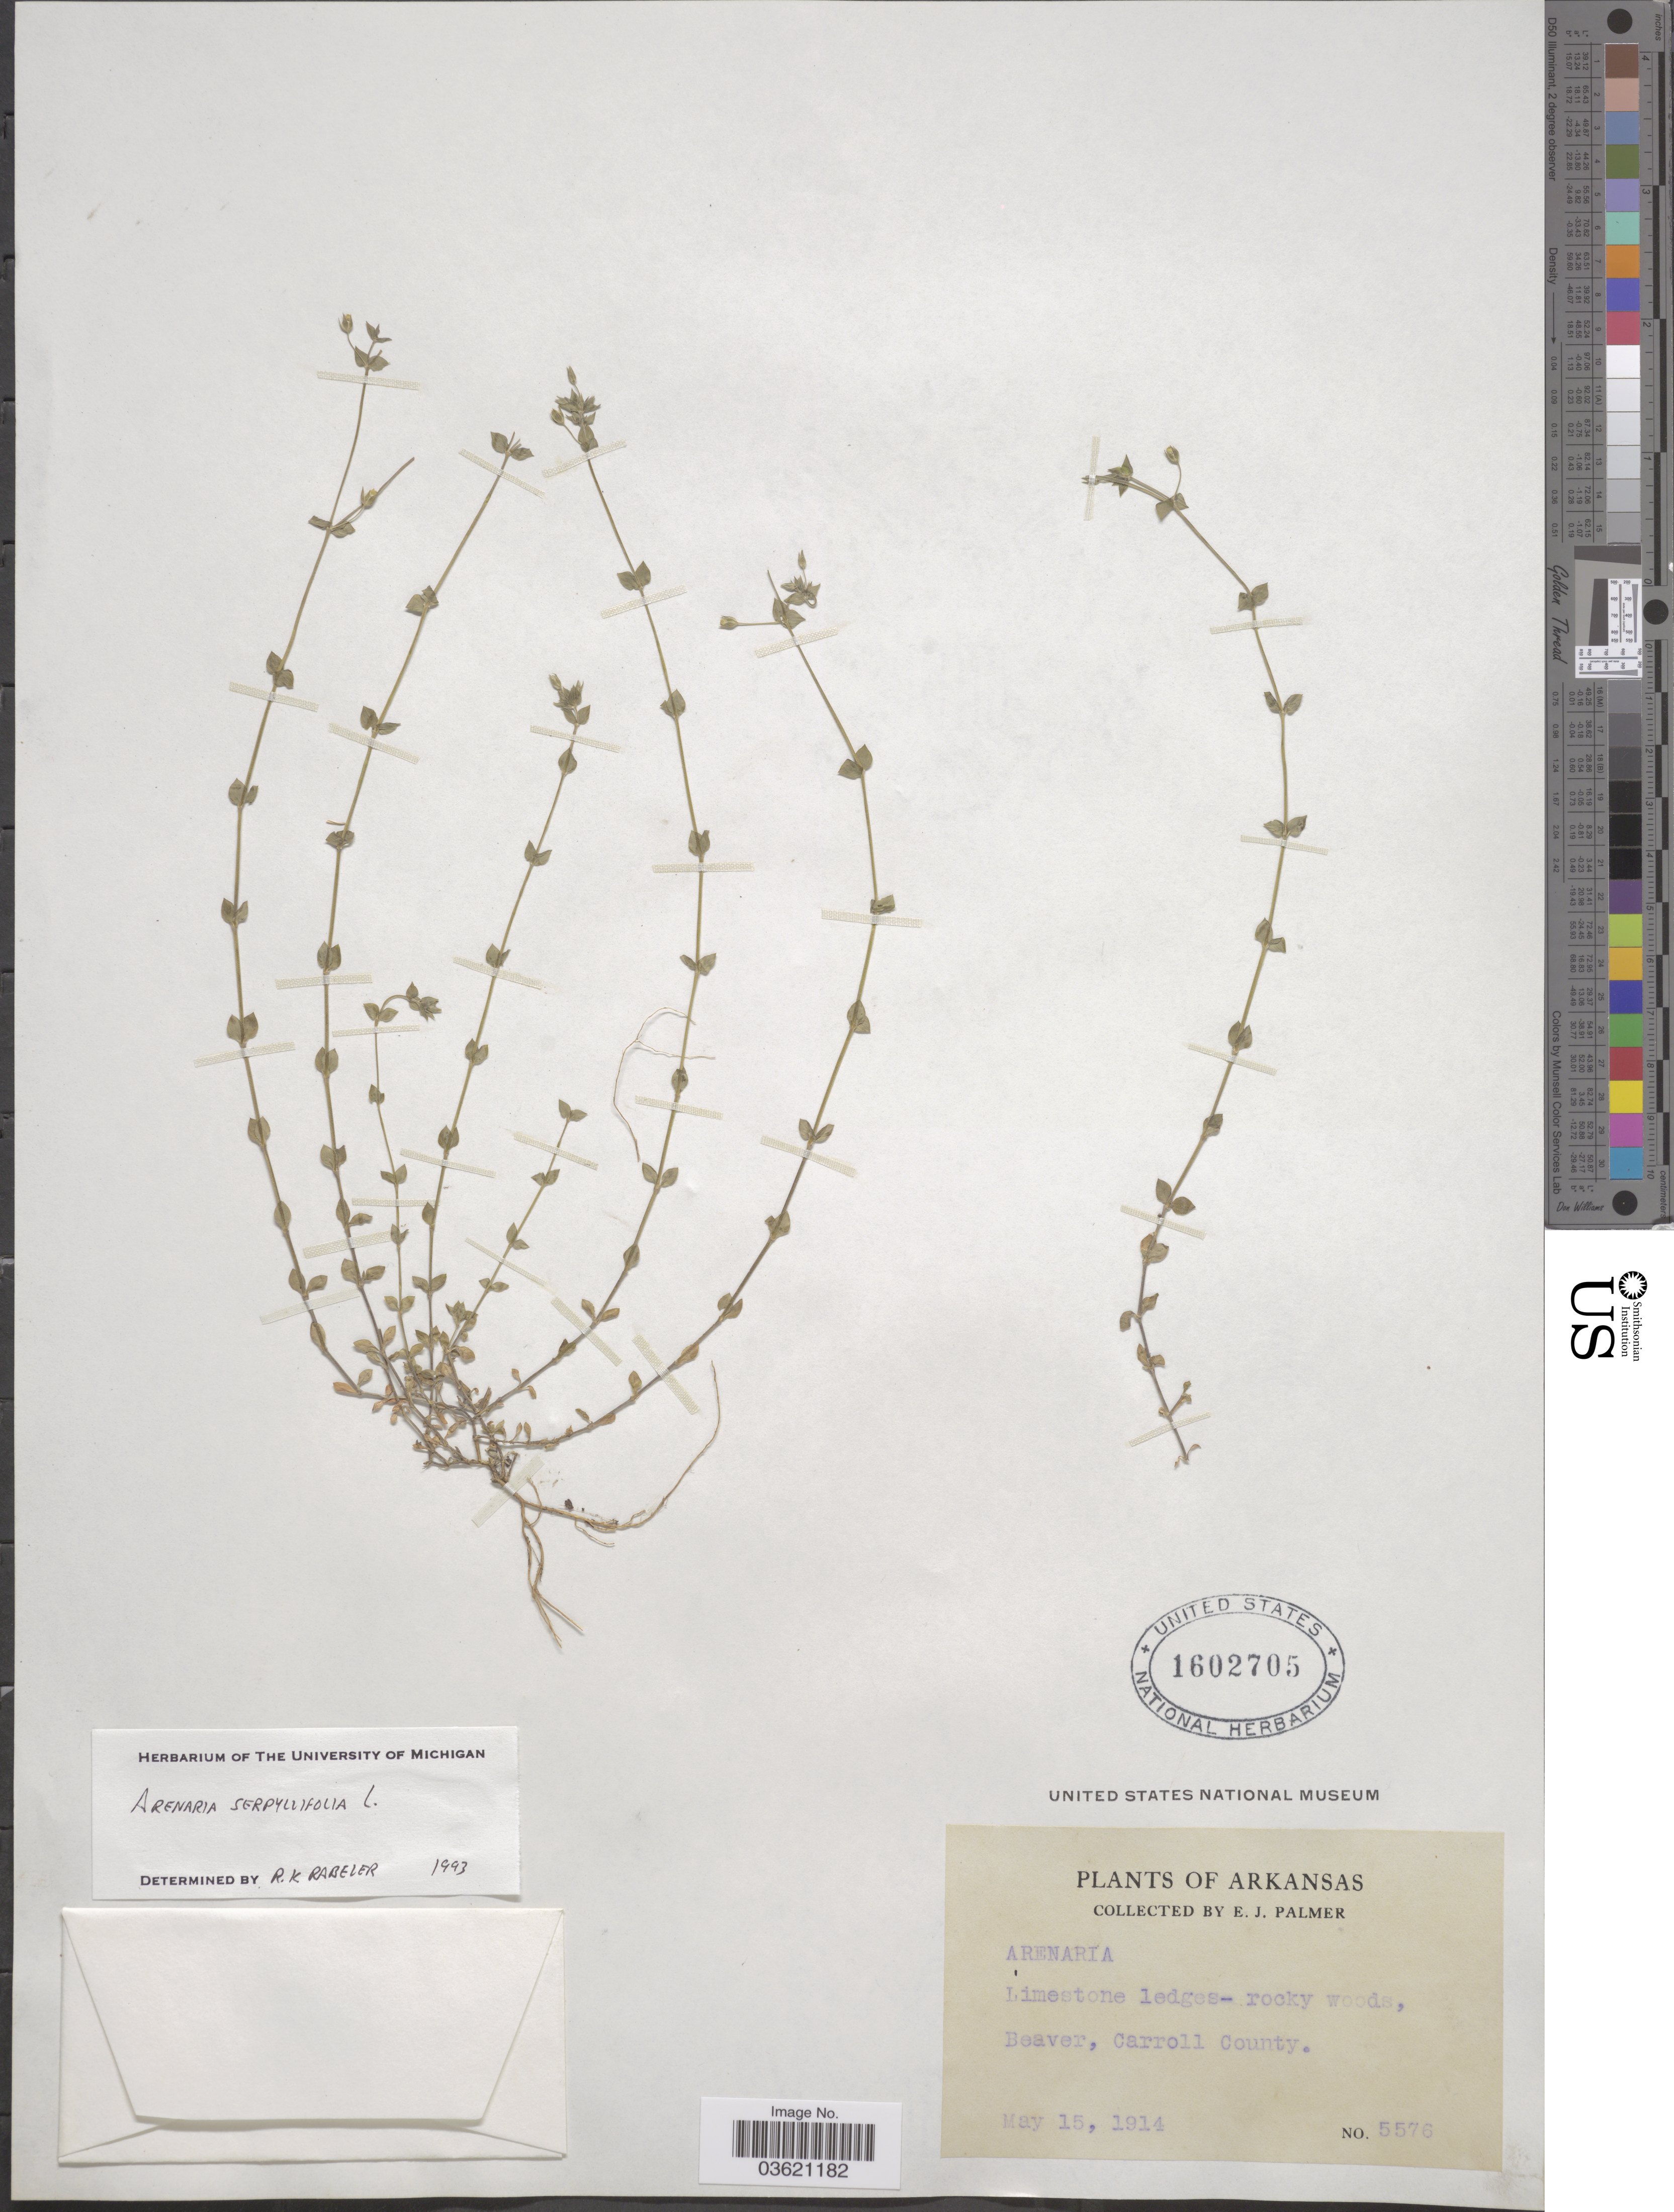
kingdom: Plantae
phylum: Tracheophyta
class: Magnoliopsida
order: Caryophyllales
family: Caryophyllaceae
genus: Arenaria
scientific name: Arenaria serpyllifolia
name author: L.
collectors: E. J. Palmer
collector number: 5576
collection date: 1914-05-15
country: United States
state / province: Arkansas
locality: Beaver, Carroll County.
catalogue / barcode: US 1602705